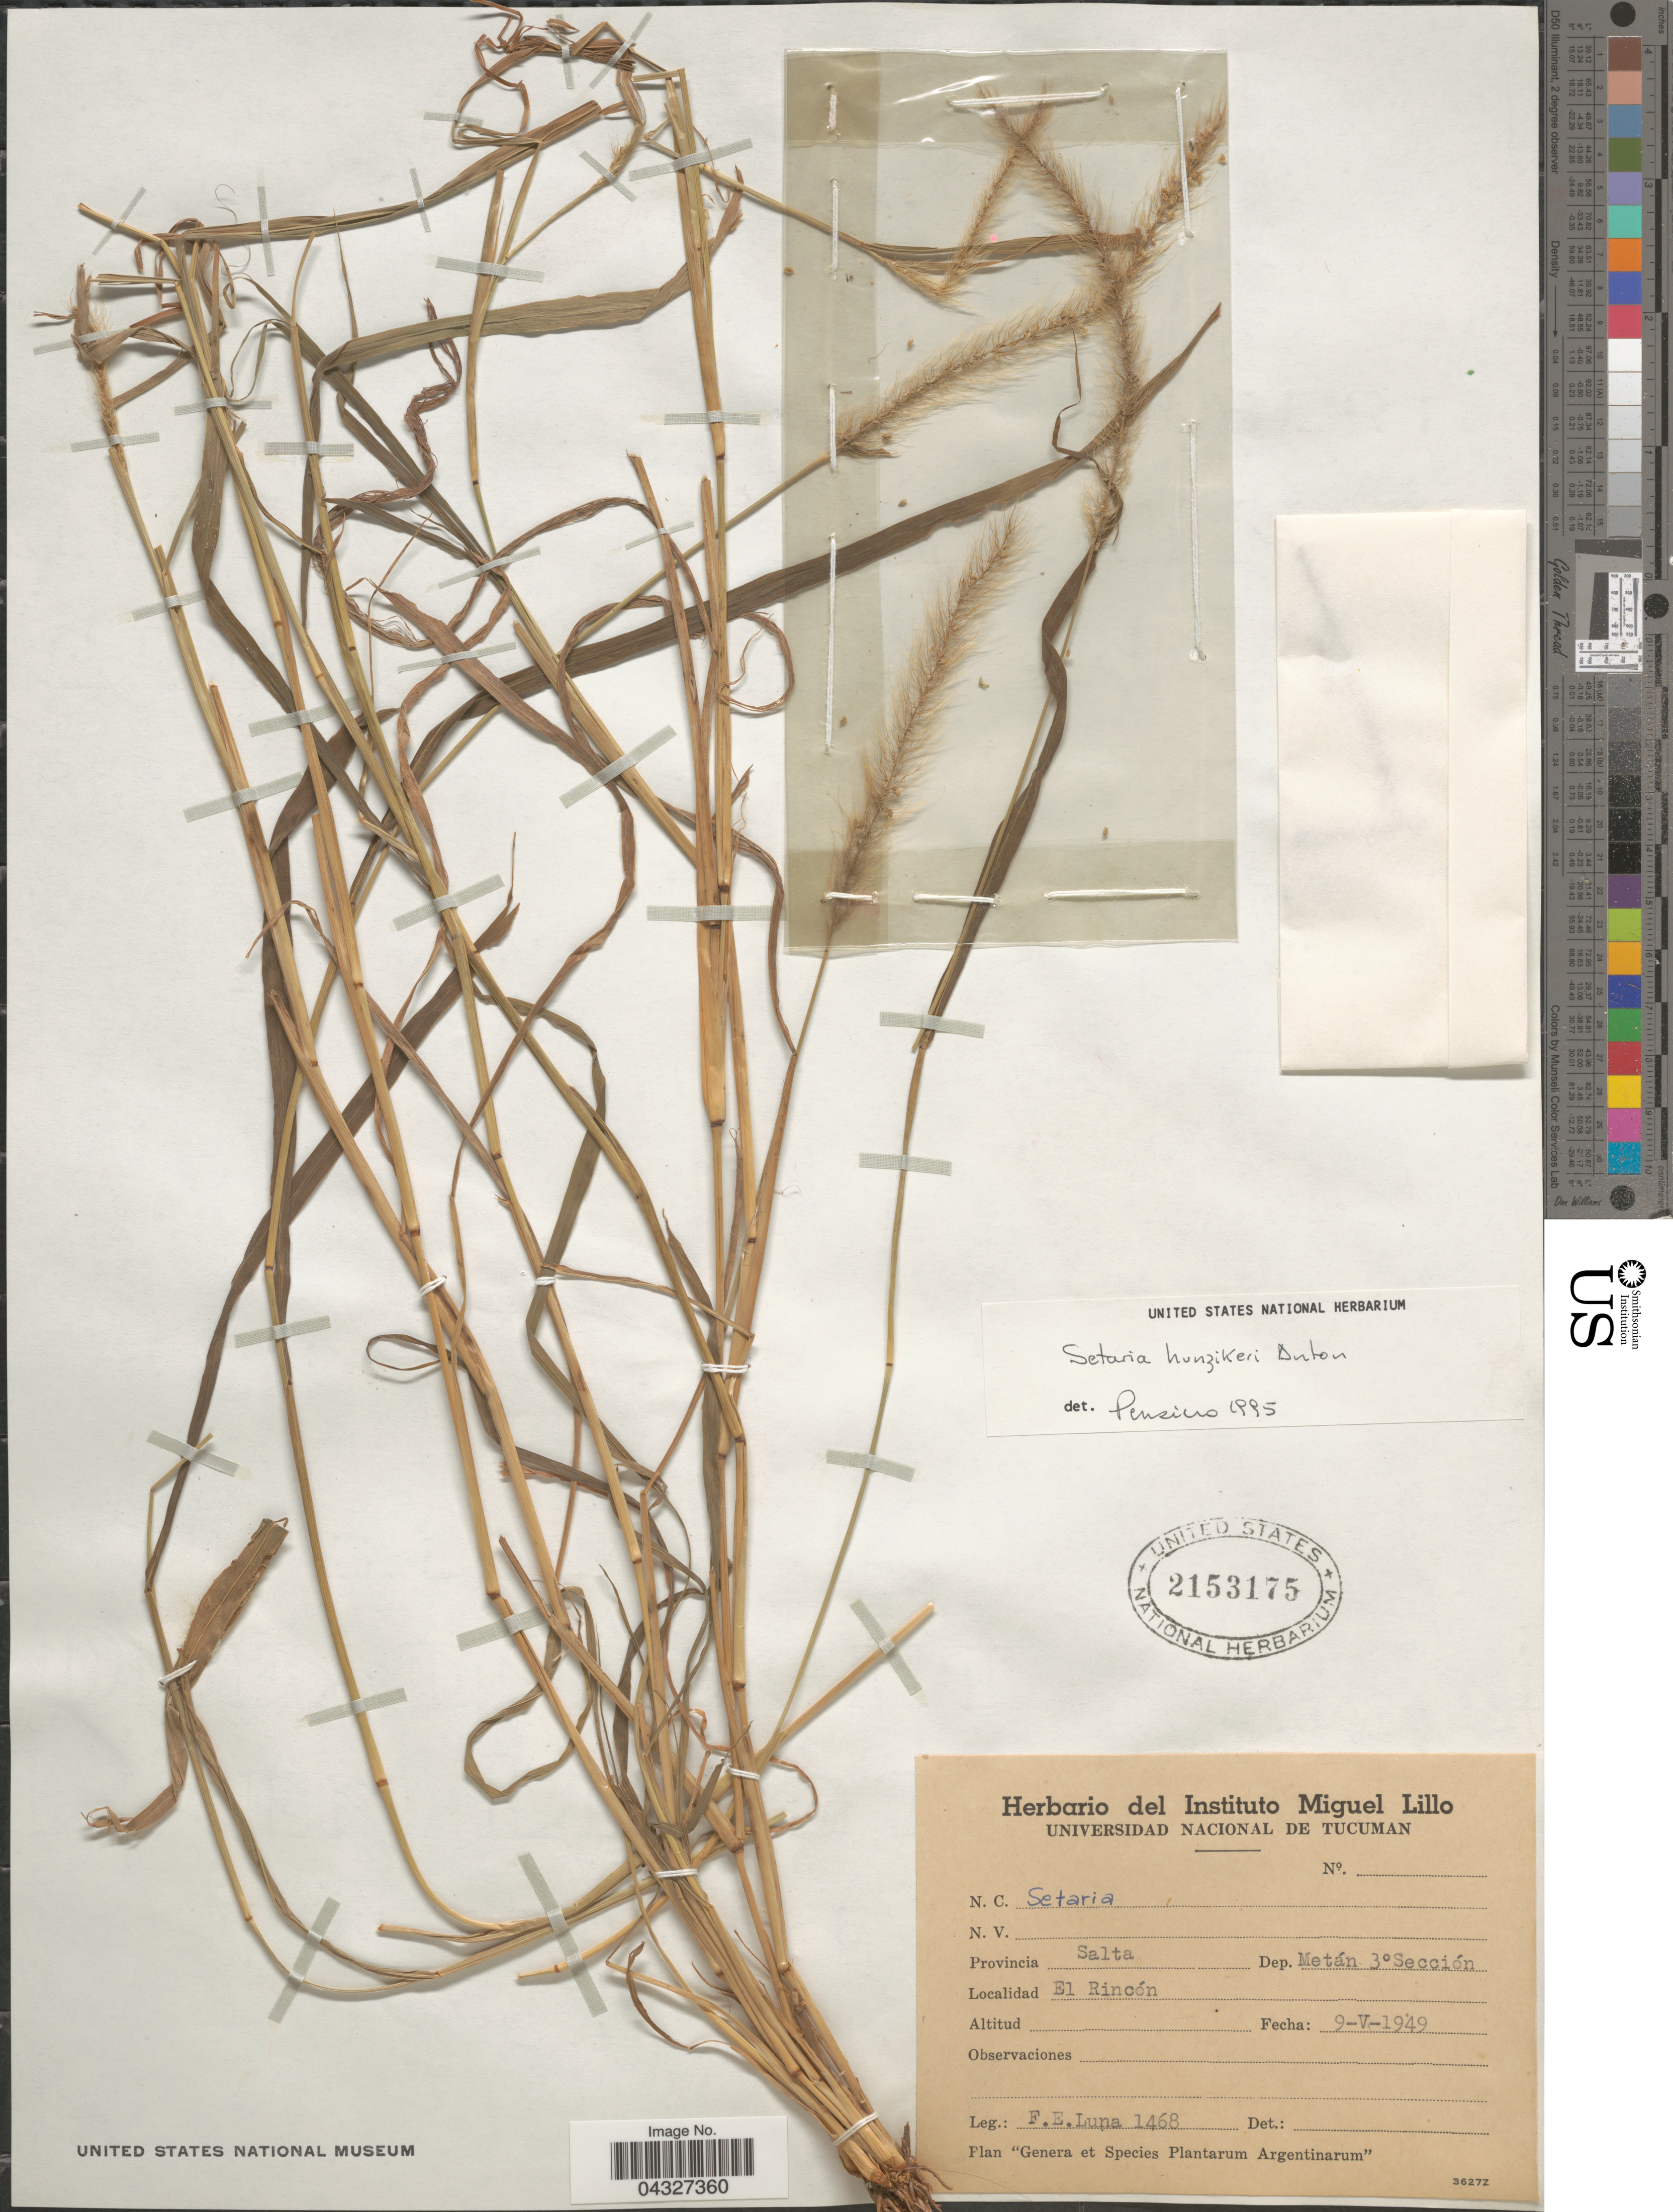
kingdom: Plantae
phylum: Tracheophyta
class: Liliopsida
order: Poales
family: Poaceae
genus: Setaria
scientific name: Setaria hunzikeri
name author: Anton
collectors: F. E. Luna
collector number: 1468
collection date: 1949-05-09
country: Argentina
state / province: Salta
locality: Provincia Salta. Dep. Metán 3° Sección. El Rincón.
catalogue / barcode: US 2153175